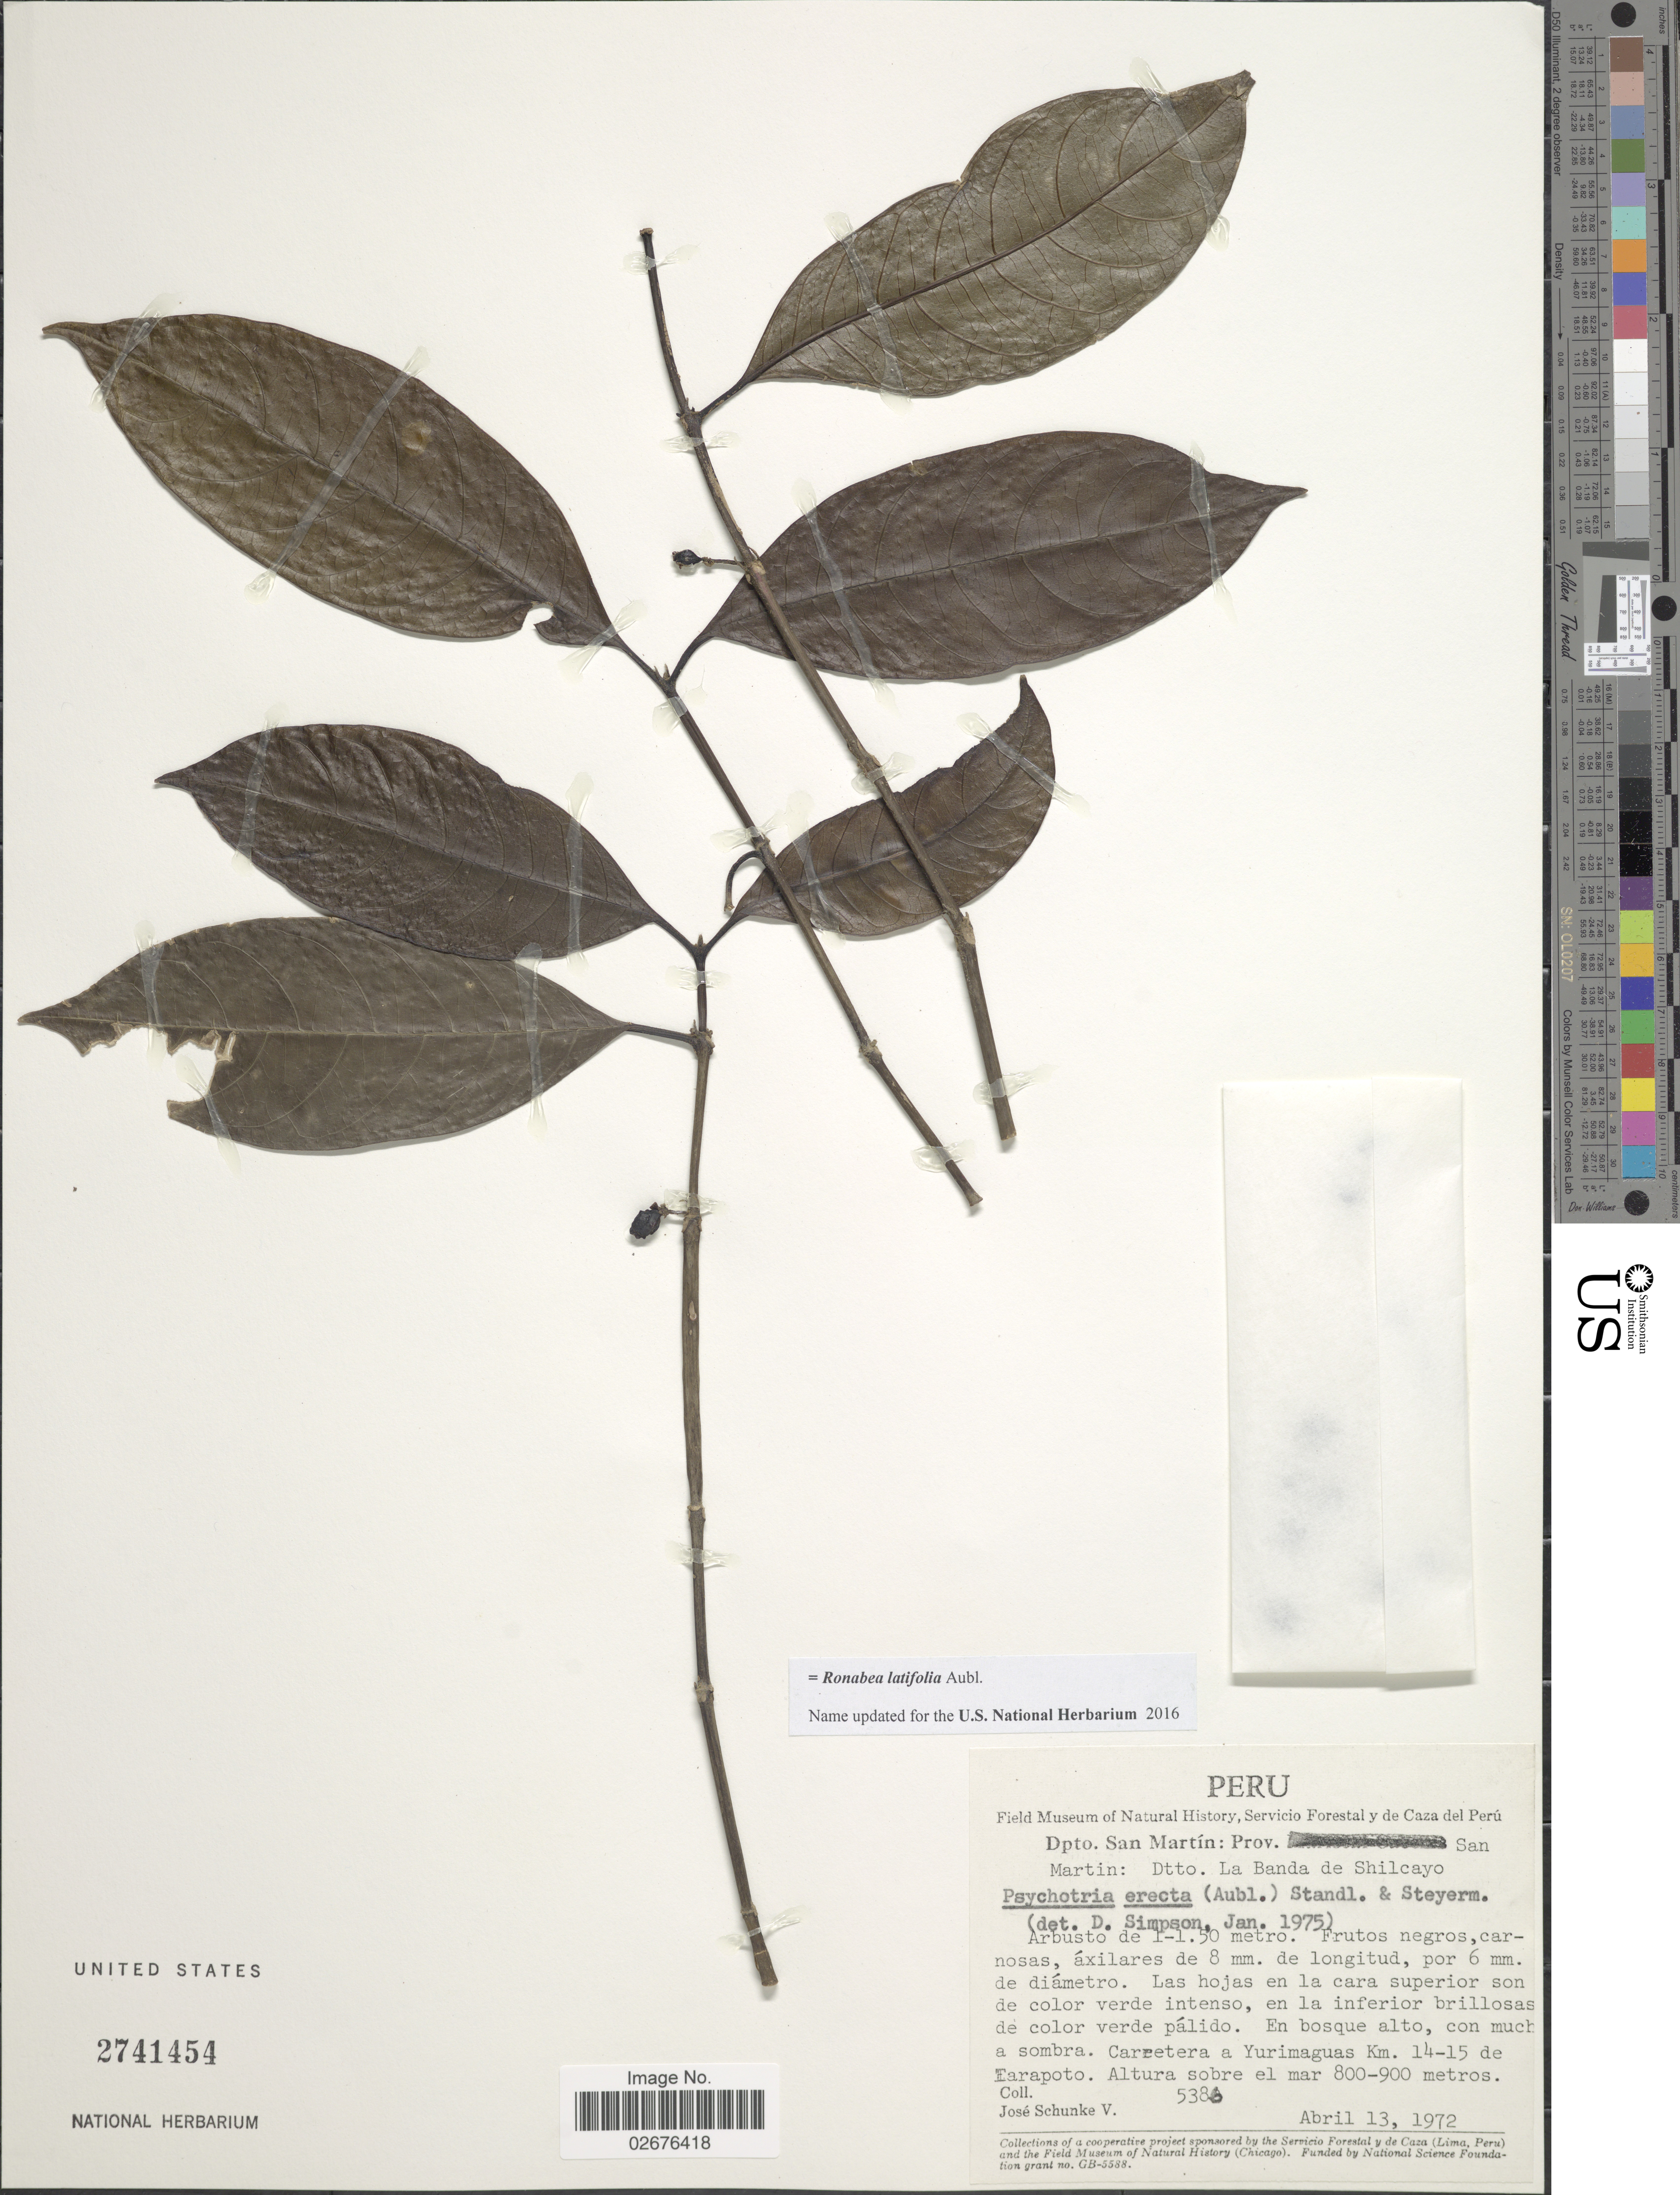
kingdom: Plantae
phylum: Tracheophyta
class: Magnoliopsida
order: Gentianales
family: Rubiaceae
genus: Ronabea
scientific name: Ronabea latifolia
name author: Aubl.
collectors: J. Schunke Vigo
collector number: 5386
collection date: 1972-04-13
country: Peru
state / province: San Martín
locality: Dtto. La Banda de Shilcayo, Carretera a Yurimaguas km. 14-15 de Tarapoto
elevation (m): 800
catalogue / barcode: US 2741454